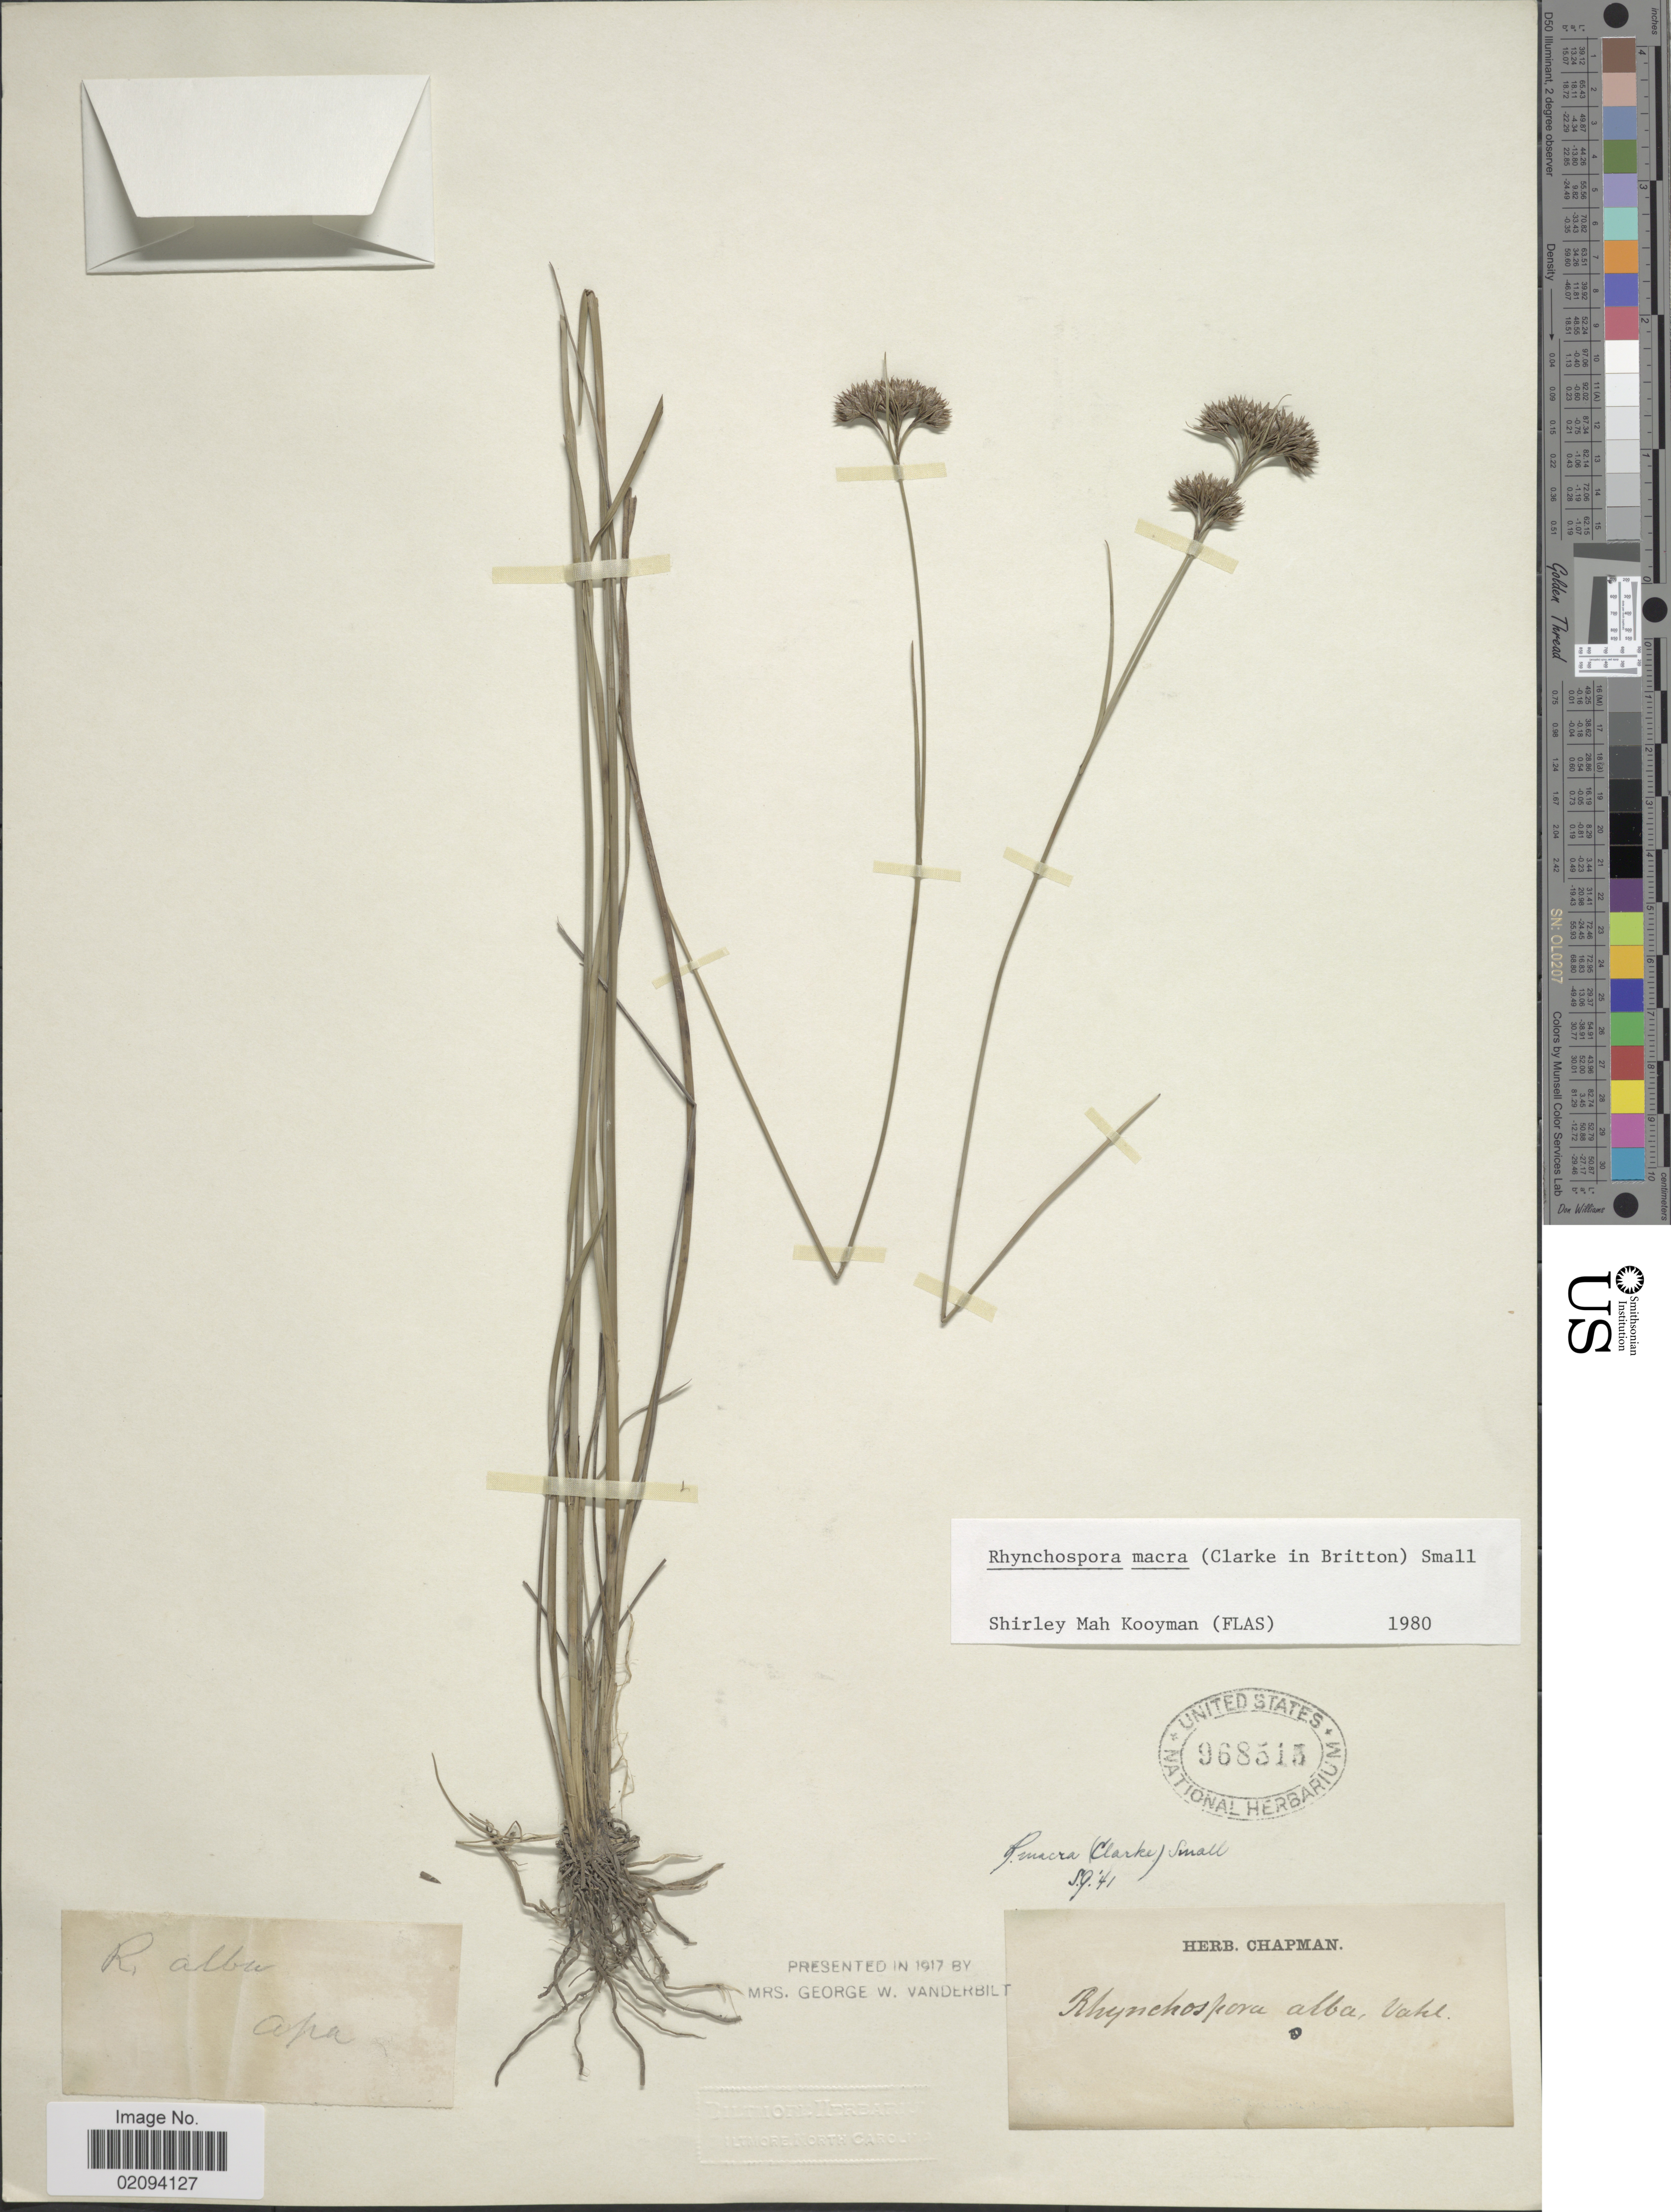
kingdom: Plantae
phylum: Tracheophyta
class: Liliopsida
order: Poales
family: Cyperaceae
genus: Rhynchospora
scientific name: Rhynchospora macra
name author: (C.B. Clarke ex Britton) Small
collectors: ex herb. Chapman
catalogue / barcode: US 968515